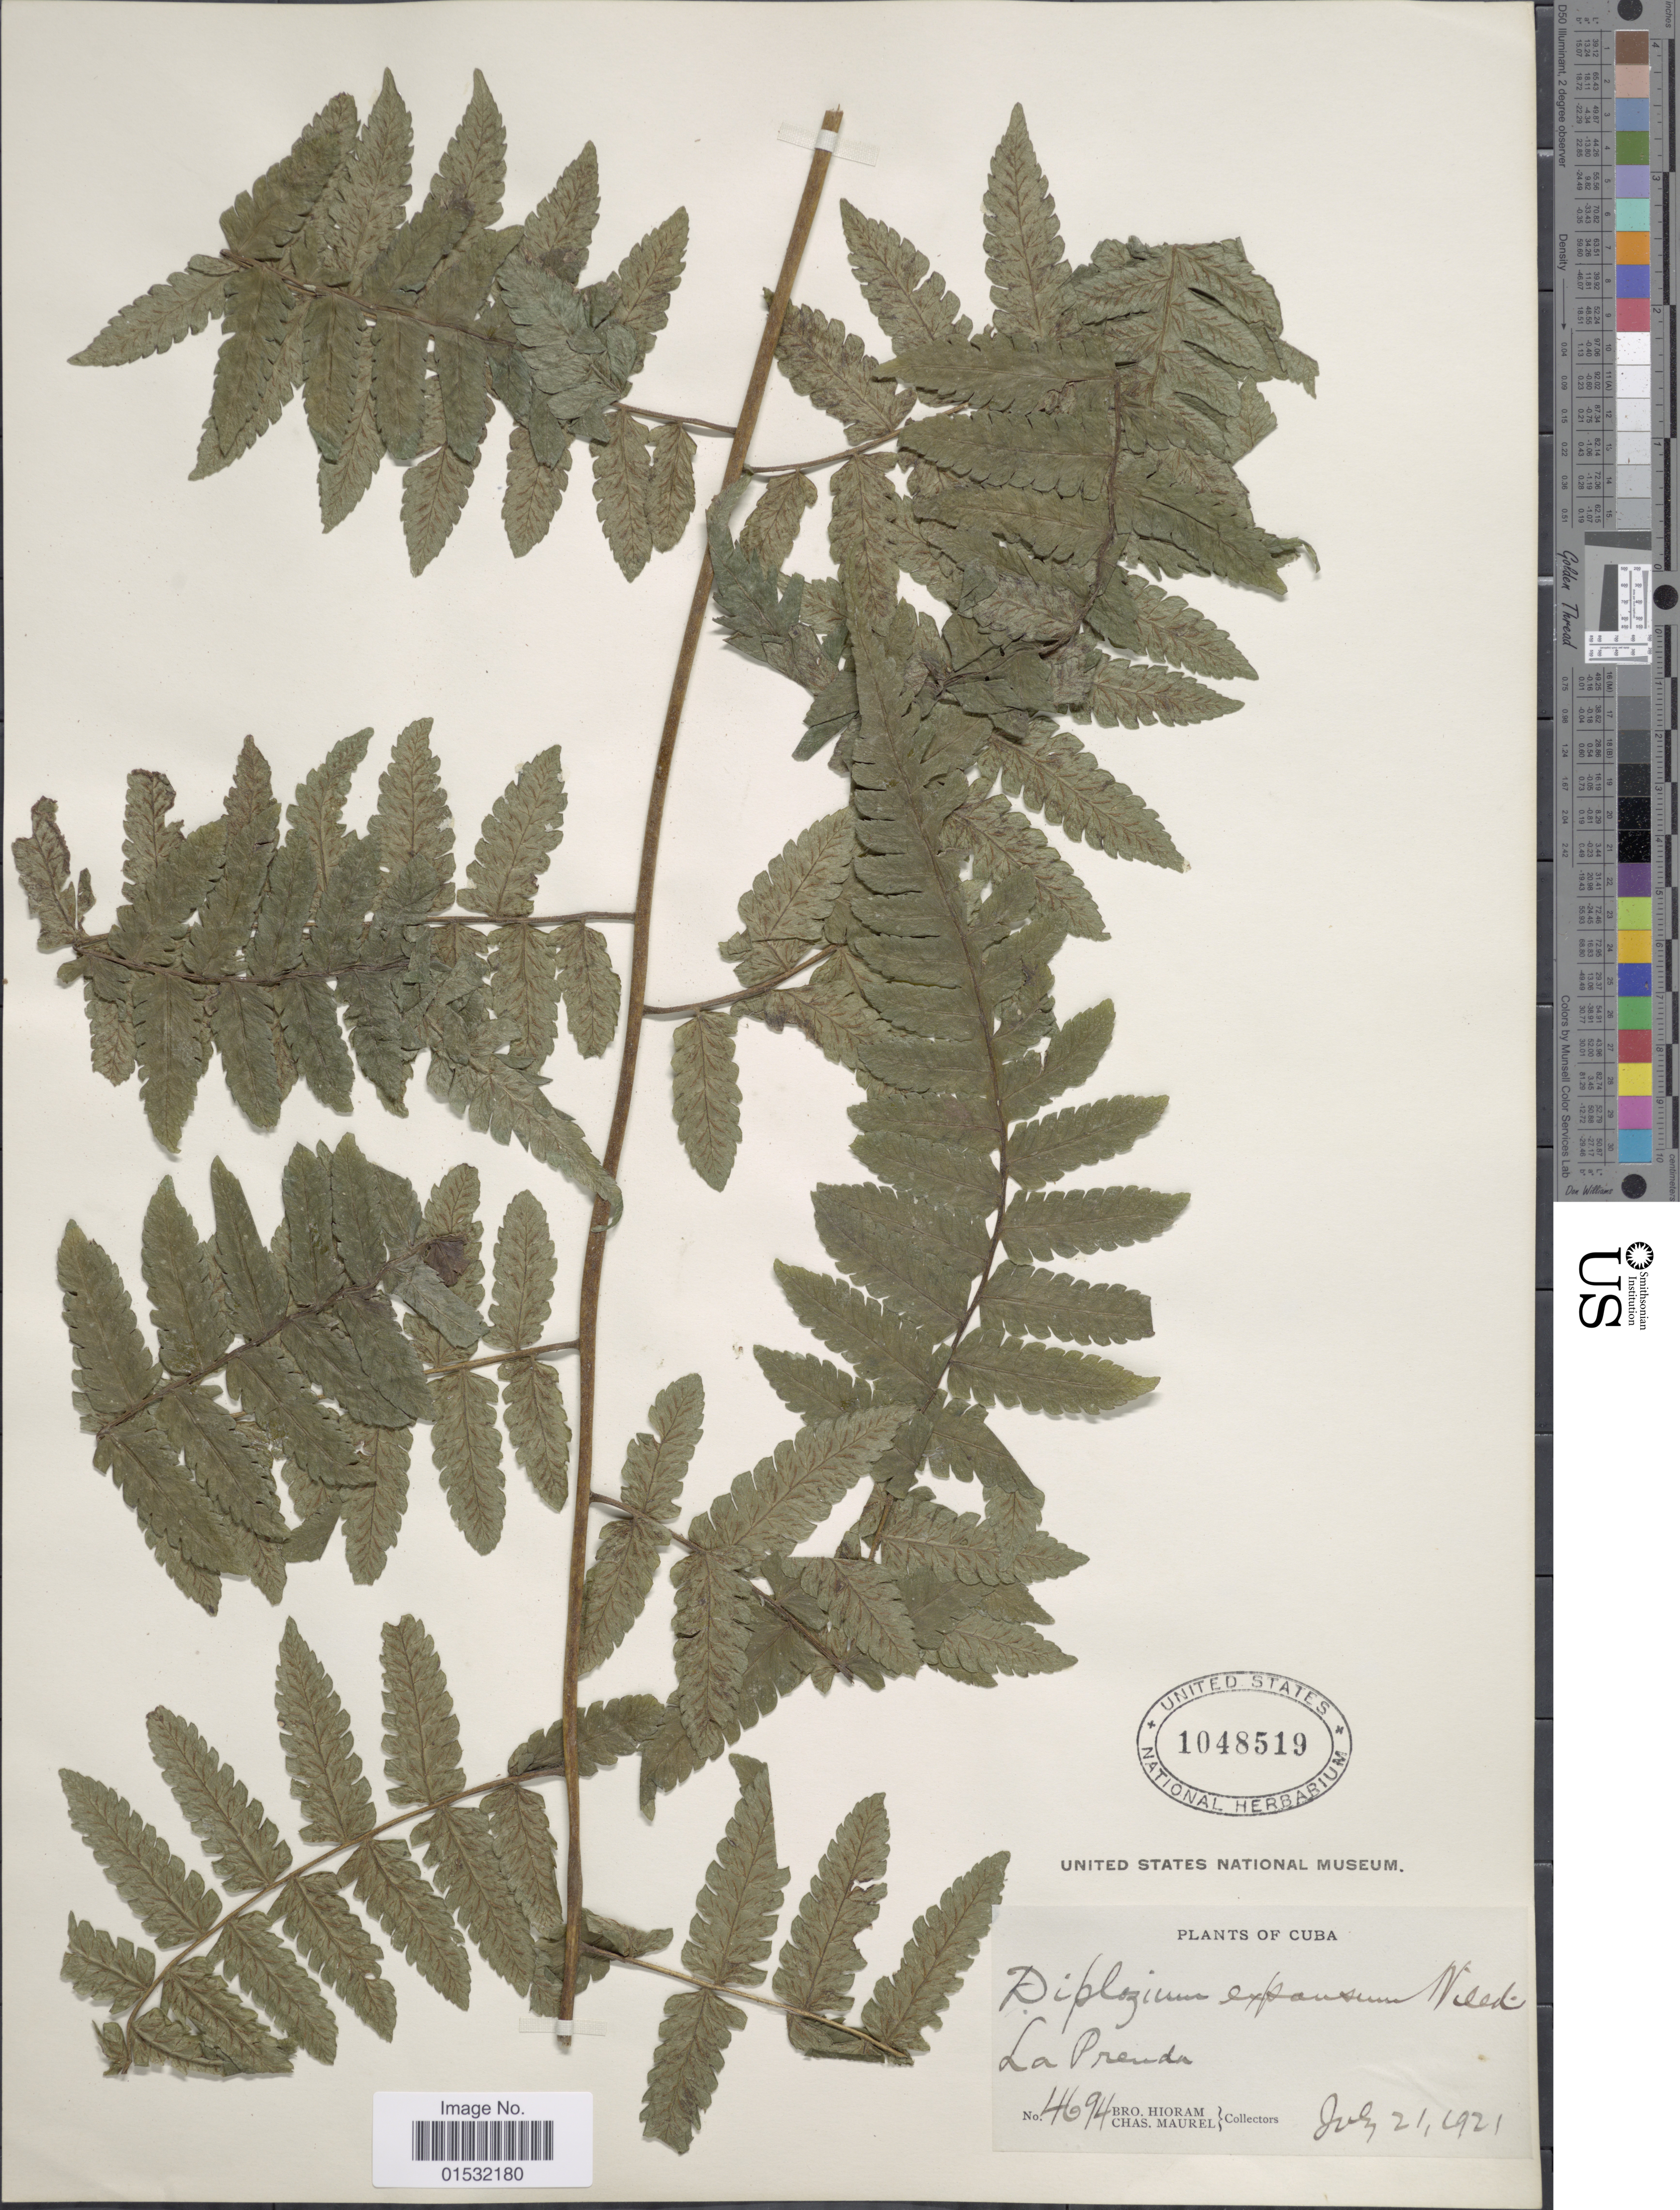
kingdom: Plantae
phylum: Tracheophyta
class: Polypodiopsida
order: Polypodiales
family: Athyriaceae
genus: Diplazium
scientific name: Diplazium expansum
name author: Willd.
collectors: Bro. Hioram & C. Maurel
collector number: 4694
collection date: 1921-07-21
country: Cuba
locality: La Prenda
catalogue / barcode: US 1048519